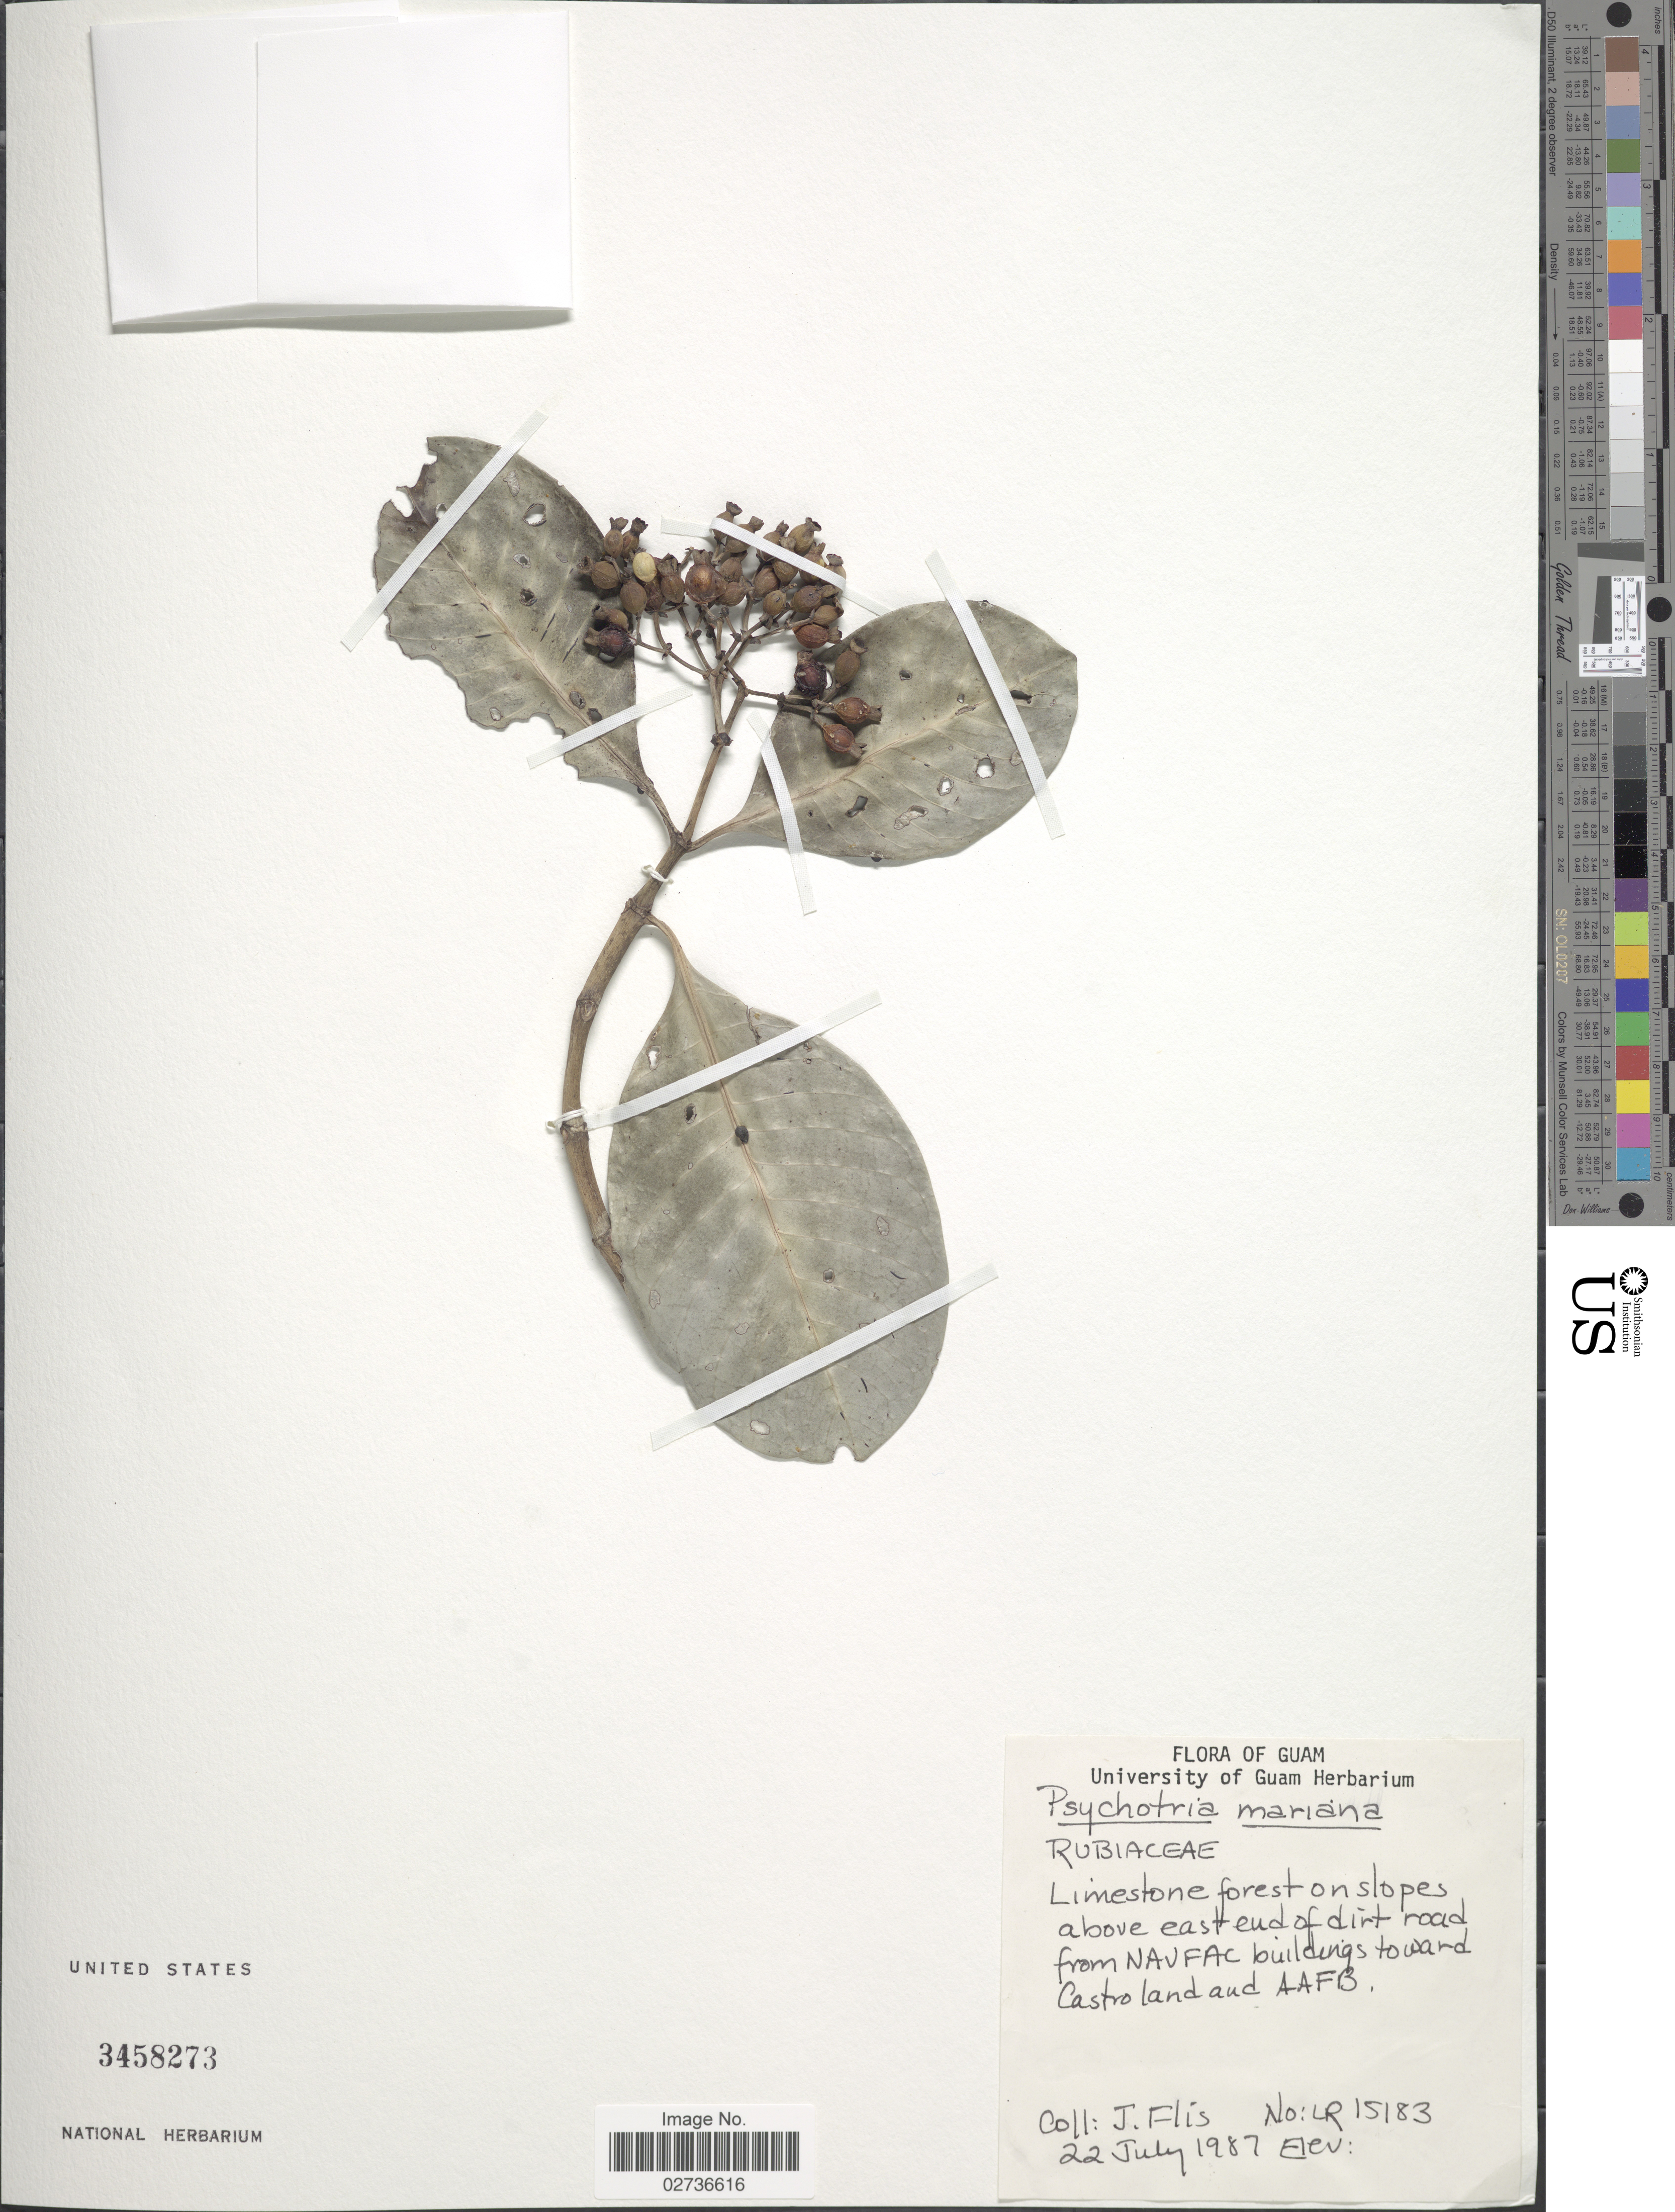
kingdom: Plantae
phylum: Tracheophyta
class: Magnoliopsida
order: Gentianales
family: Rubiaceae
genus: Psychotria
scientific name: Psychotria mariana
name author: Bartl. ex DC.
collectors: J. Flis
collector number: LR 15183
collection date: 1987-07-22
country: Guam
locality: Limestone forest on slopes above east end of dirt road from NAVFAC building toward Castro Land and AAFB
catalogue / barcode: US 3458273